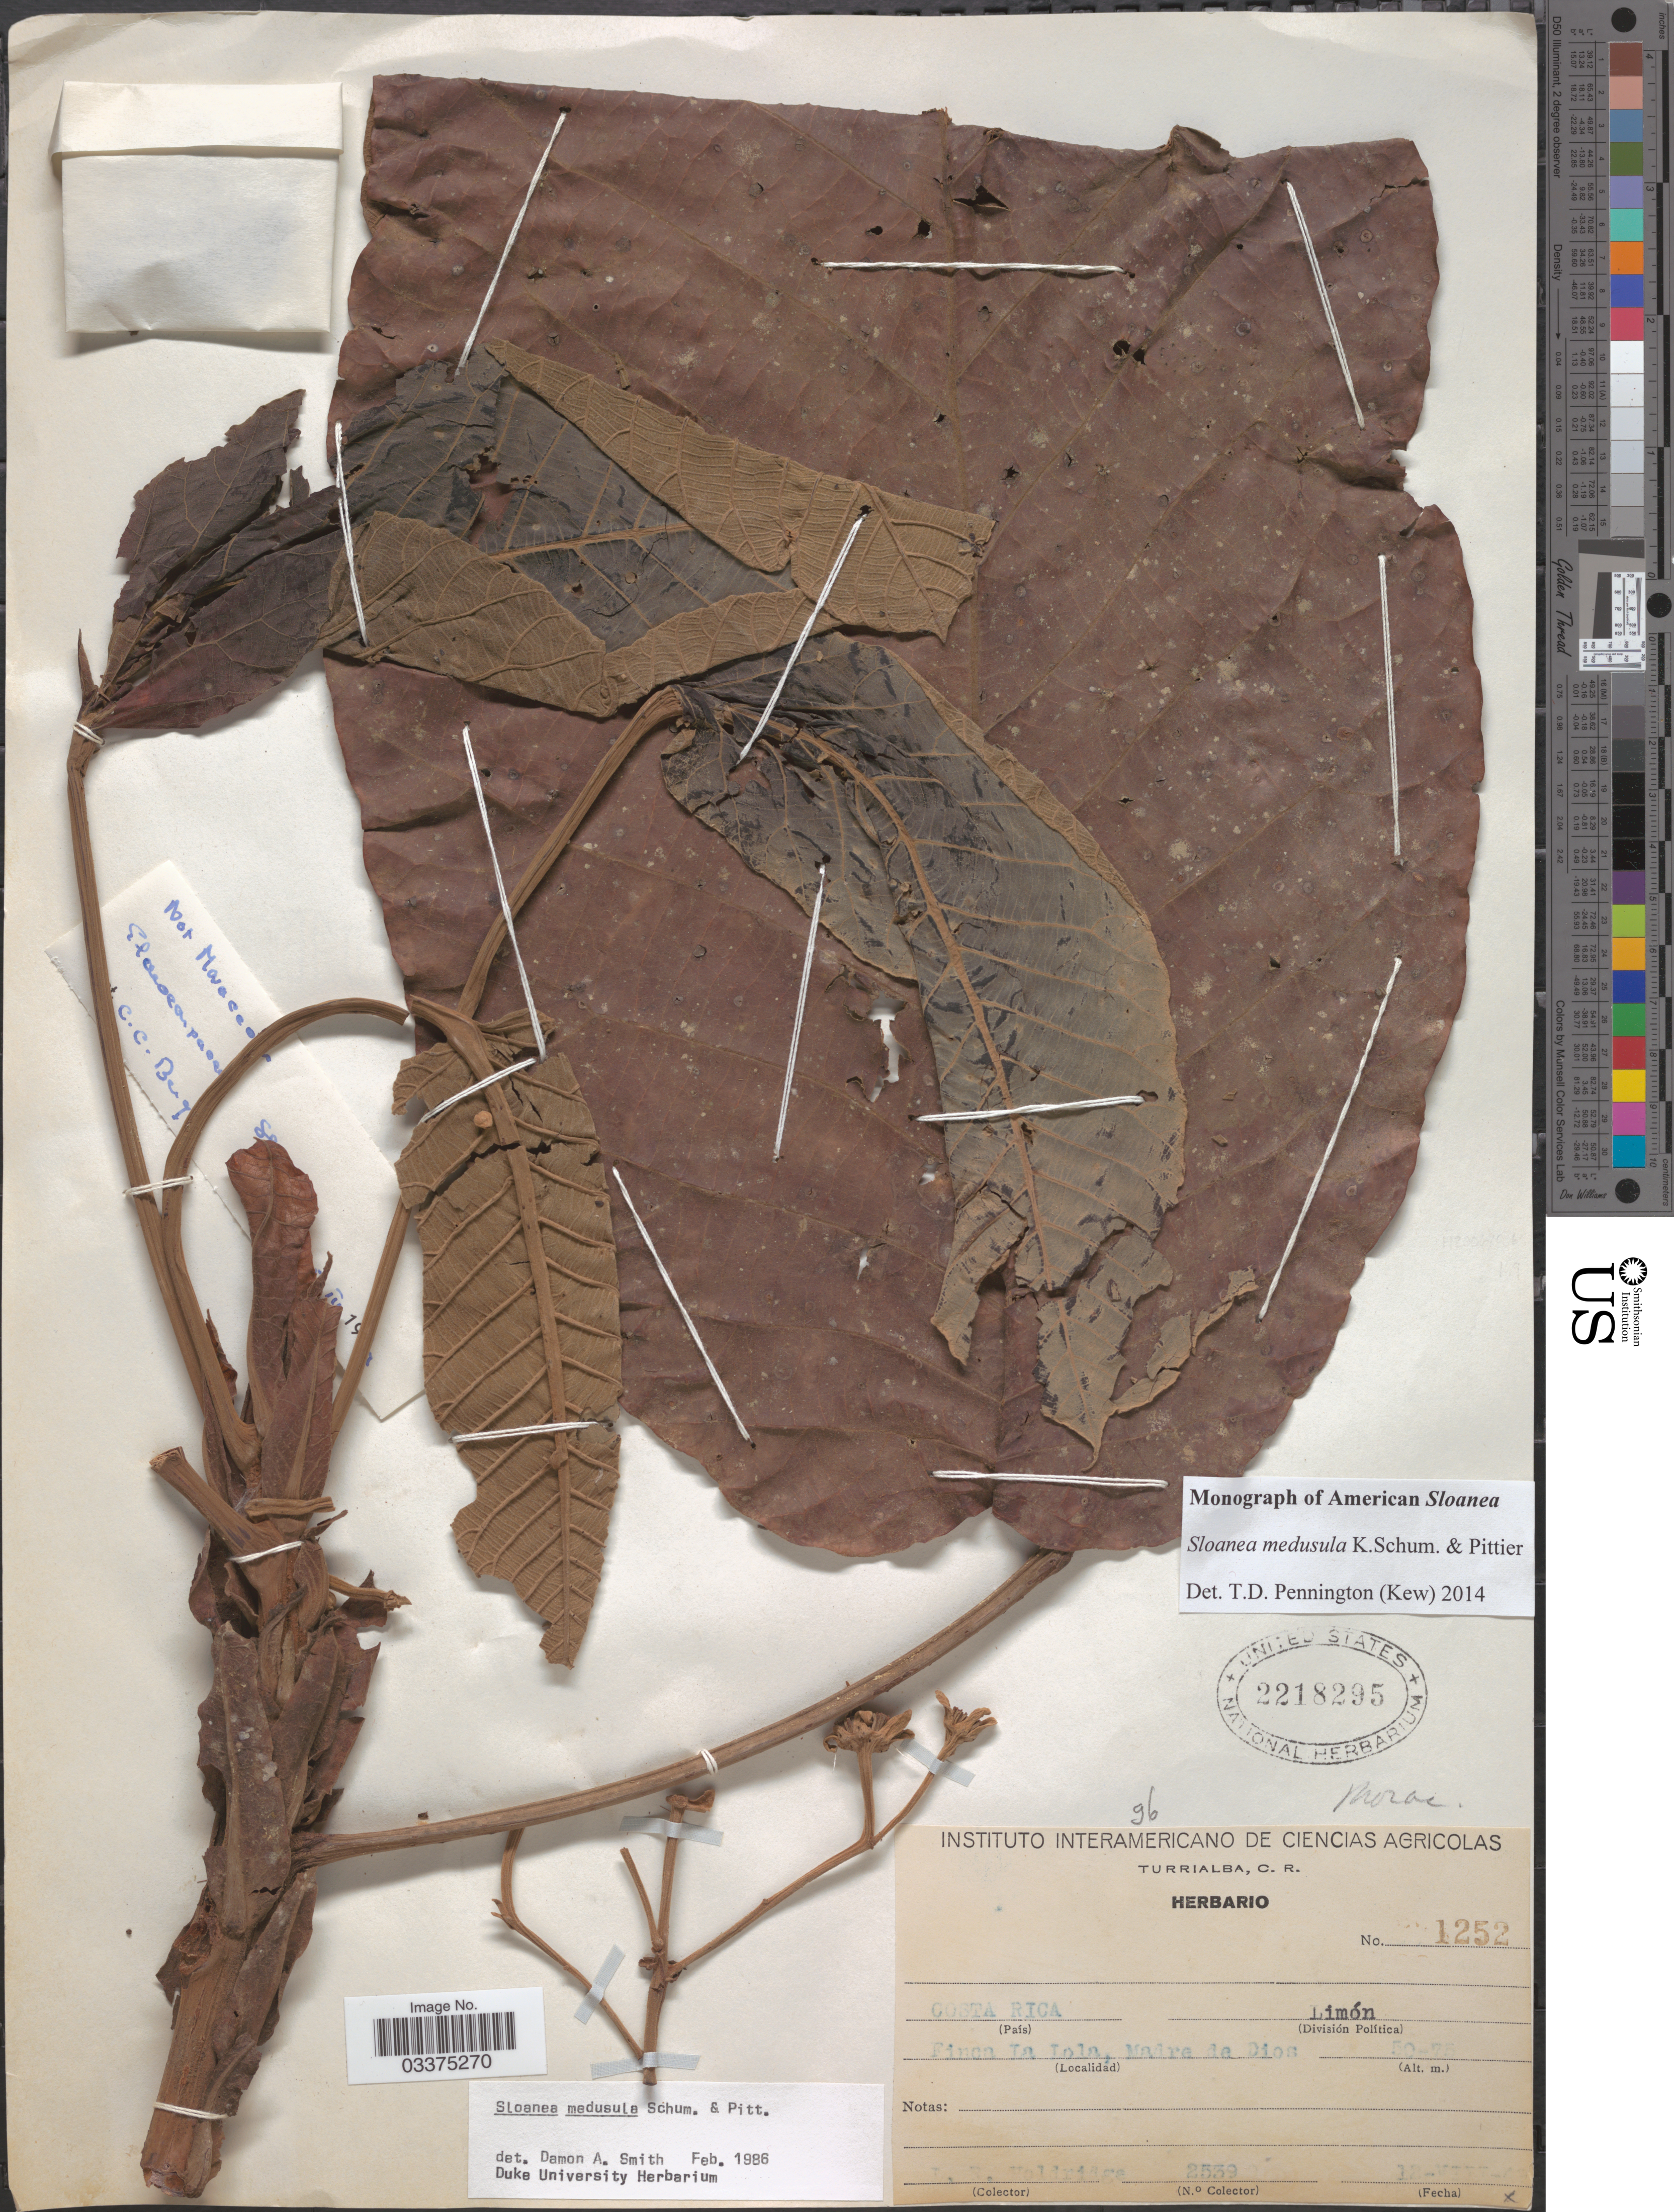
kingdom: Plantae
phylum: Tracheophyta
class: Magnoliopsida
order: Oxalidales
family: Elaeocarpaceae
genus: Sloanea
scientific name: Sloanea medusula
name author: K. Schum. & Pittier in Pittier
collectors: L. Holdridge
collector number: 2539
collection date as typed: Transcribed d/m/y: 13/8/62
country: Costa Rica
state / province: Limón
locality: Finca La Lola, Madre de Dios.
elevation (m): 50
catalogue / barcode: US 2218295